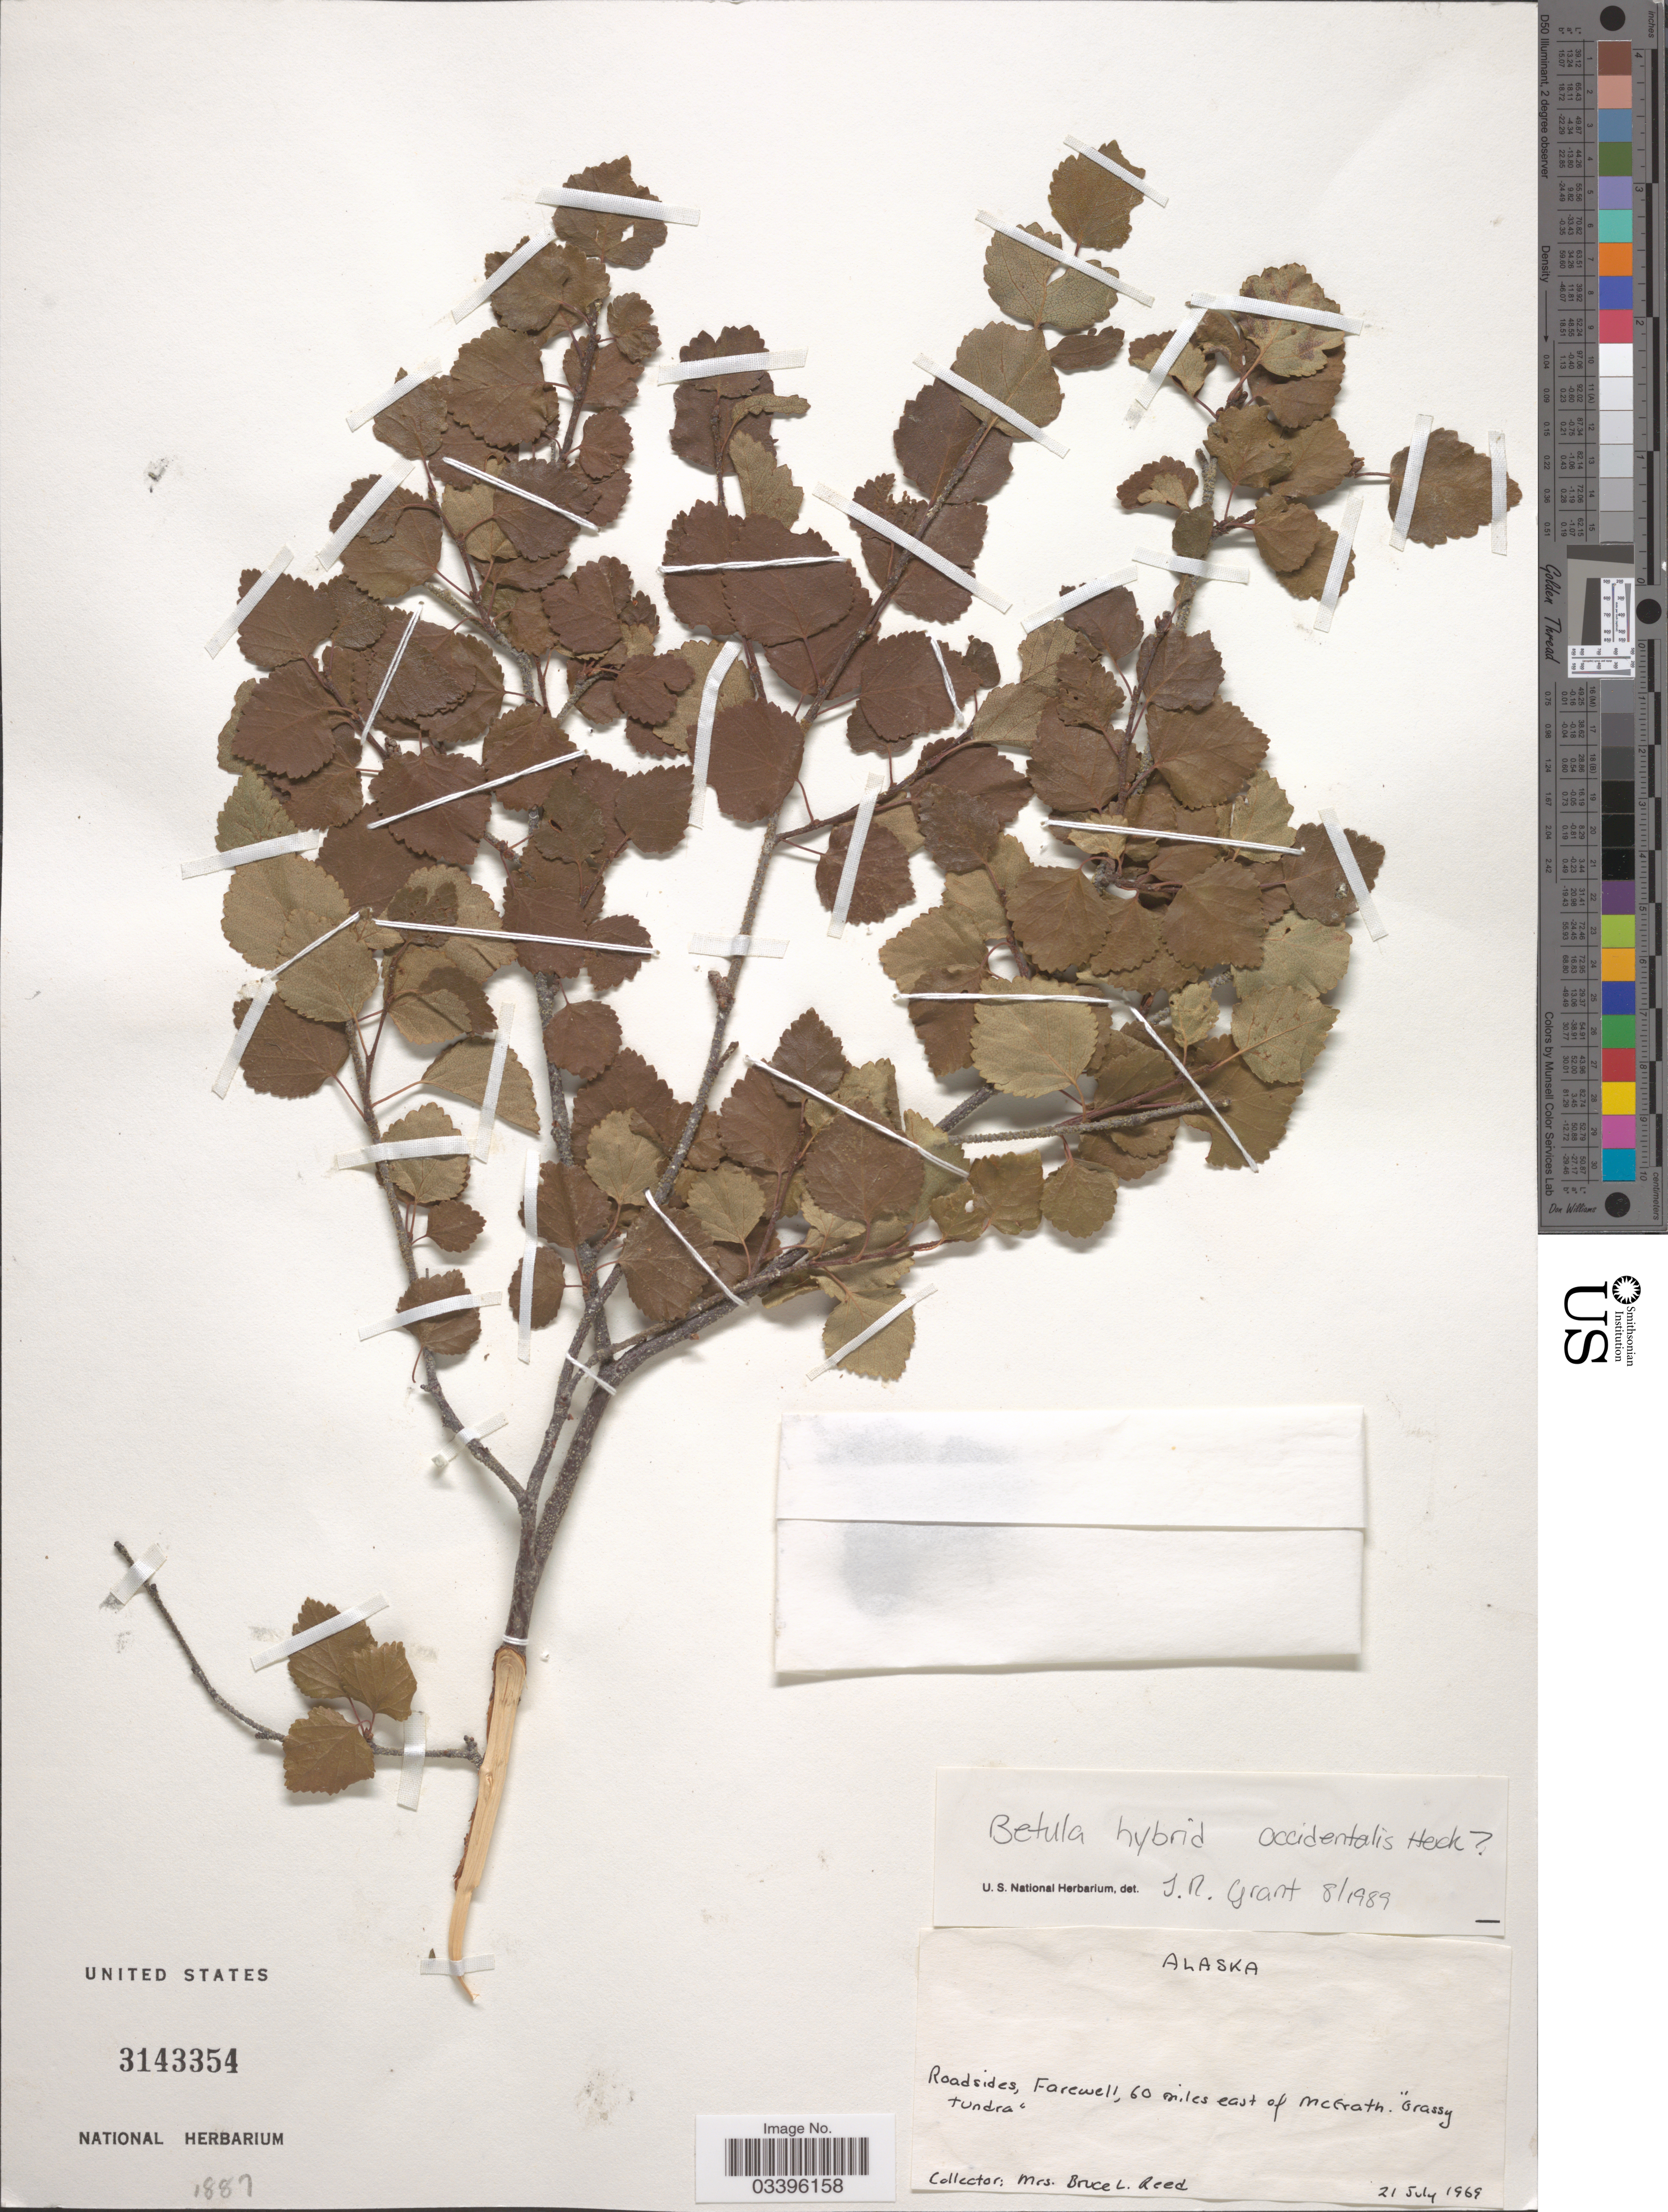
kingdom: Plantae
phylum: Tracheophyta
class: Magnoliopsida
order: Fagales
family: Betulaceae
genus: Betula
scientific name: Betula occidentalis var. fecunda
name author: Fernald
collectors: B. Reed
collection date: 1969-07-21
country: United States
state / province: Alaska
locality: Roadsides, Farewell, 60 miles east of McGrath.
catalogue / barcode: US 3143354